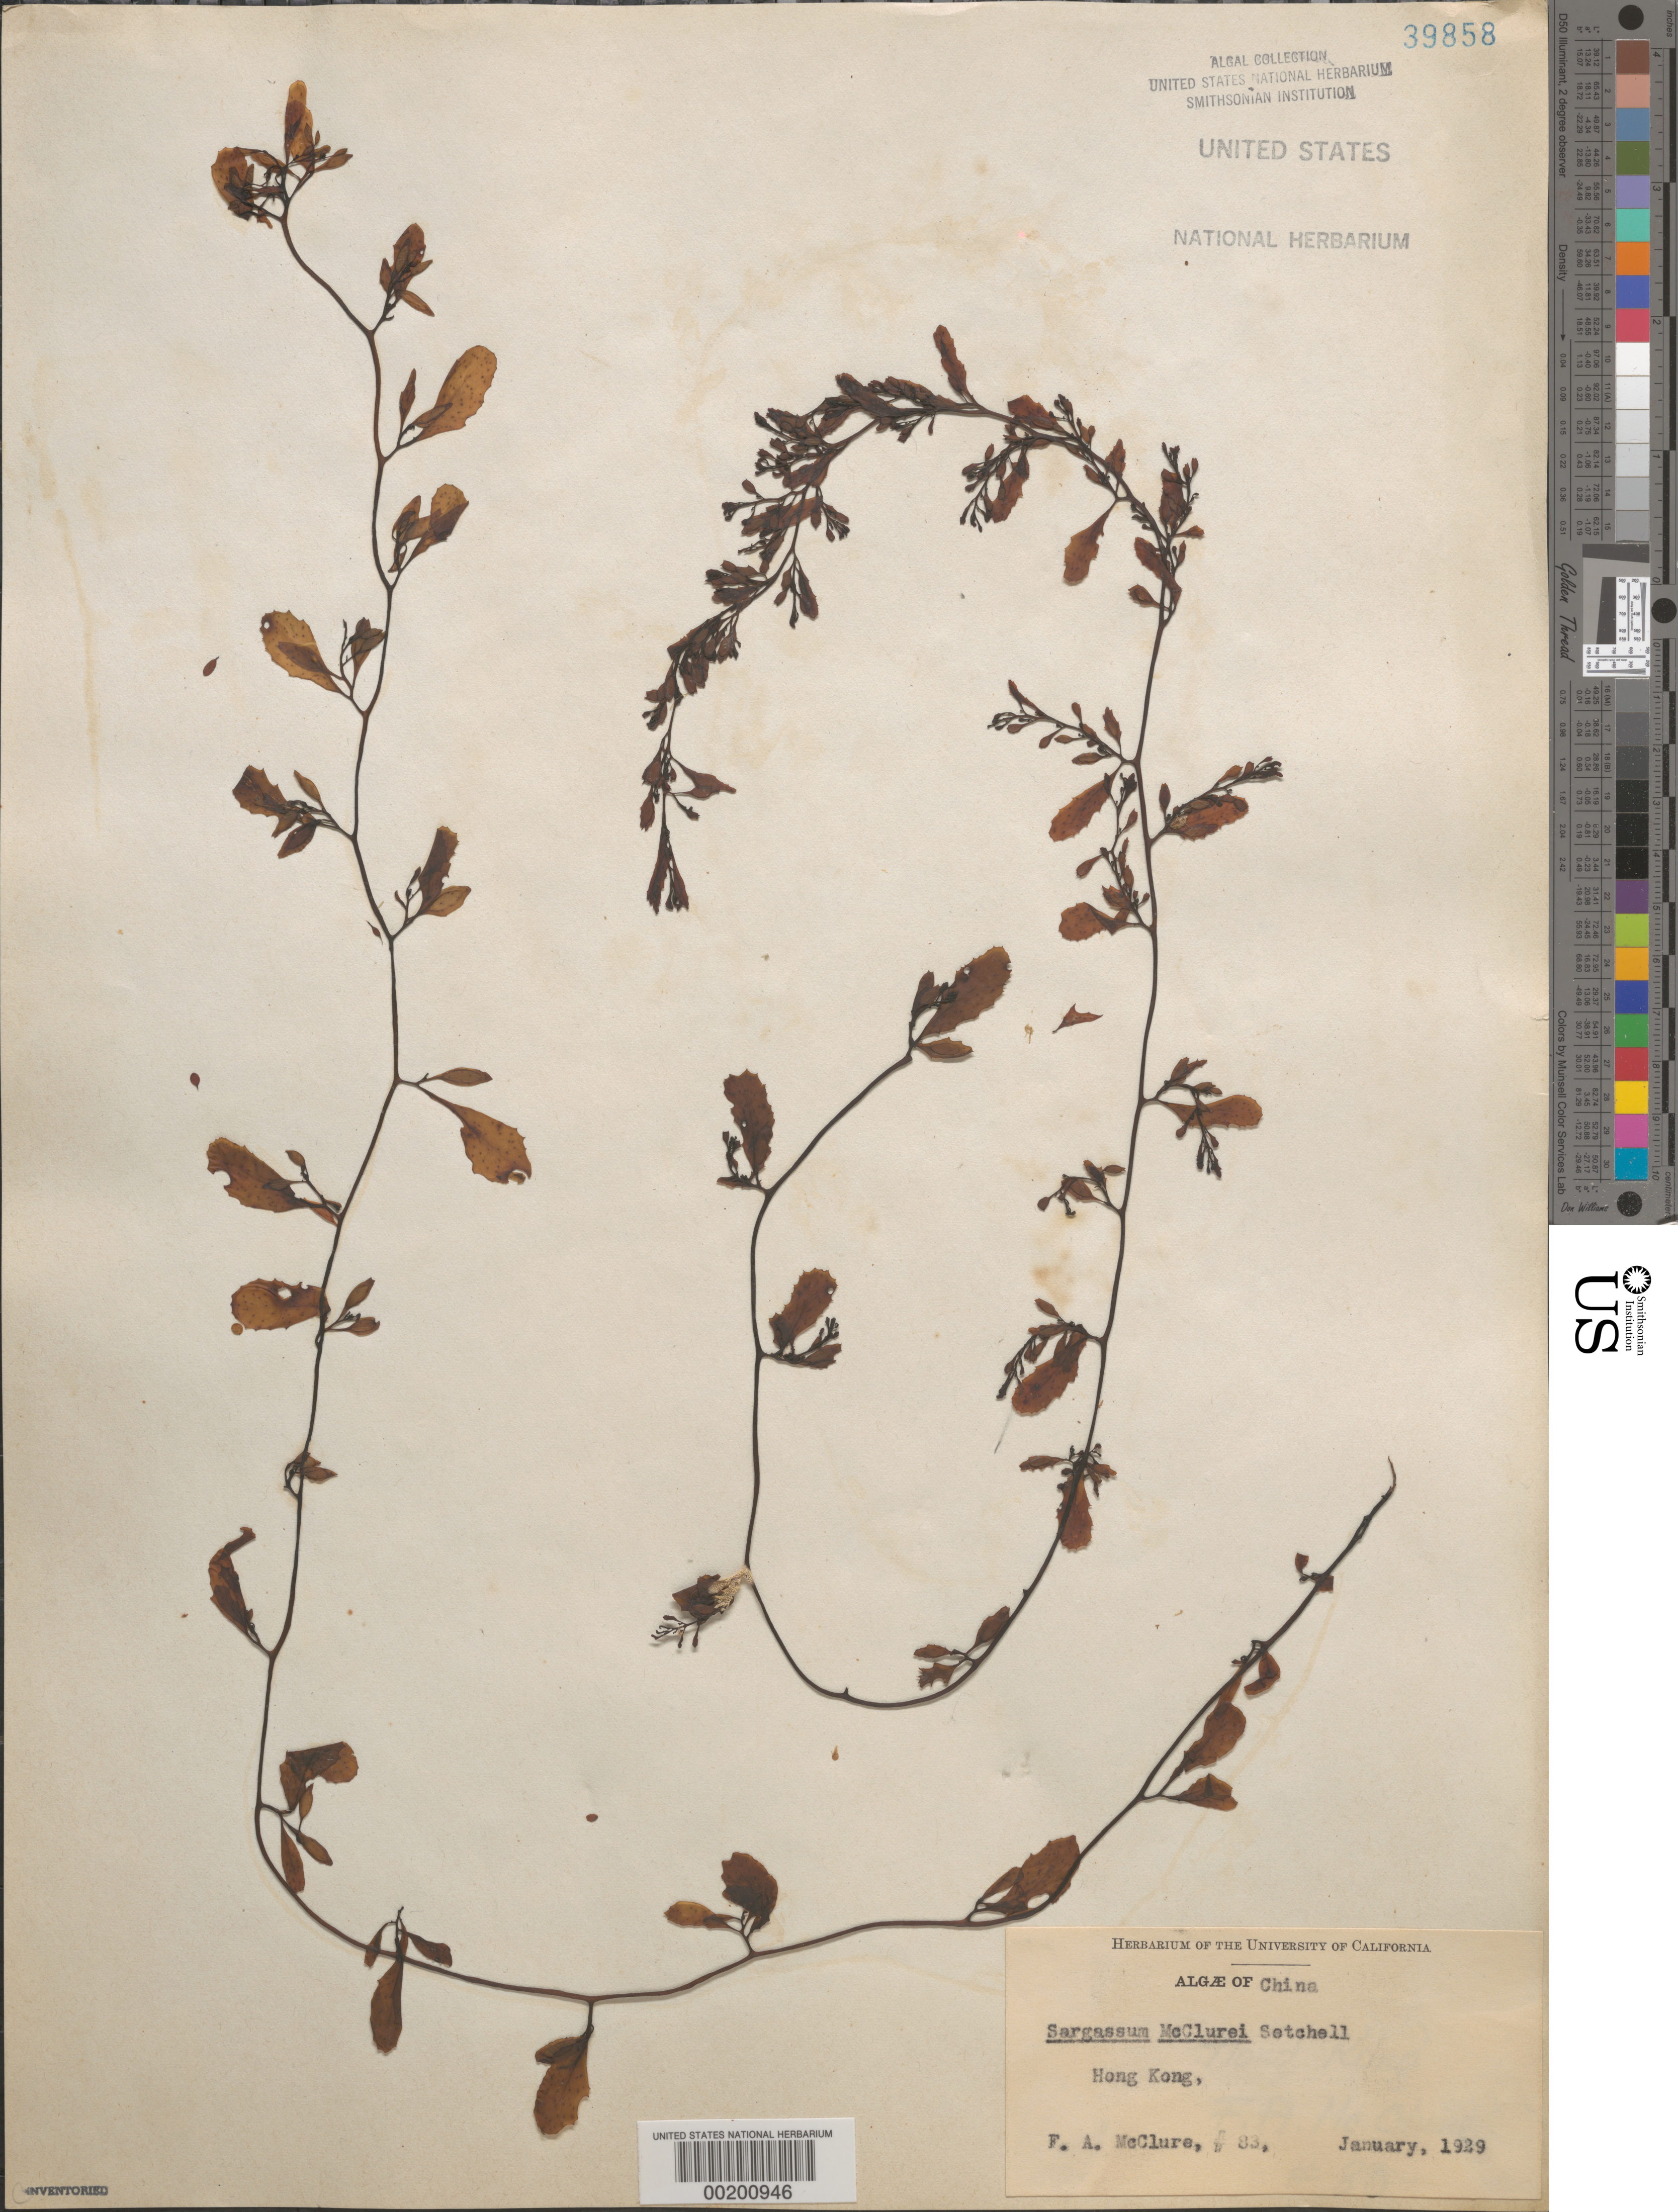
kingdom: Chromista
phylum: Ochrophyta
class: Phaeophyceae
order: Fucales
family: Sargassaceae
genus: Sargassum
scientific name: Sargassum mcclurei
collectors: F. A. McClure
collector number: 83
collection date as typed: Jan 1929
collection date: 1929-01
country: China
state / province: Hong Kong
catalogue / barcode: US 39858